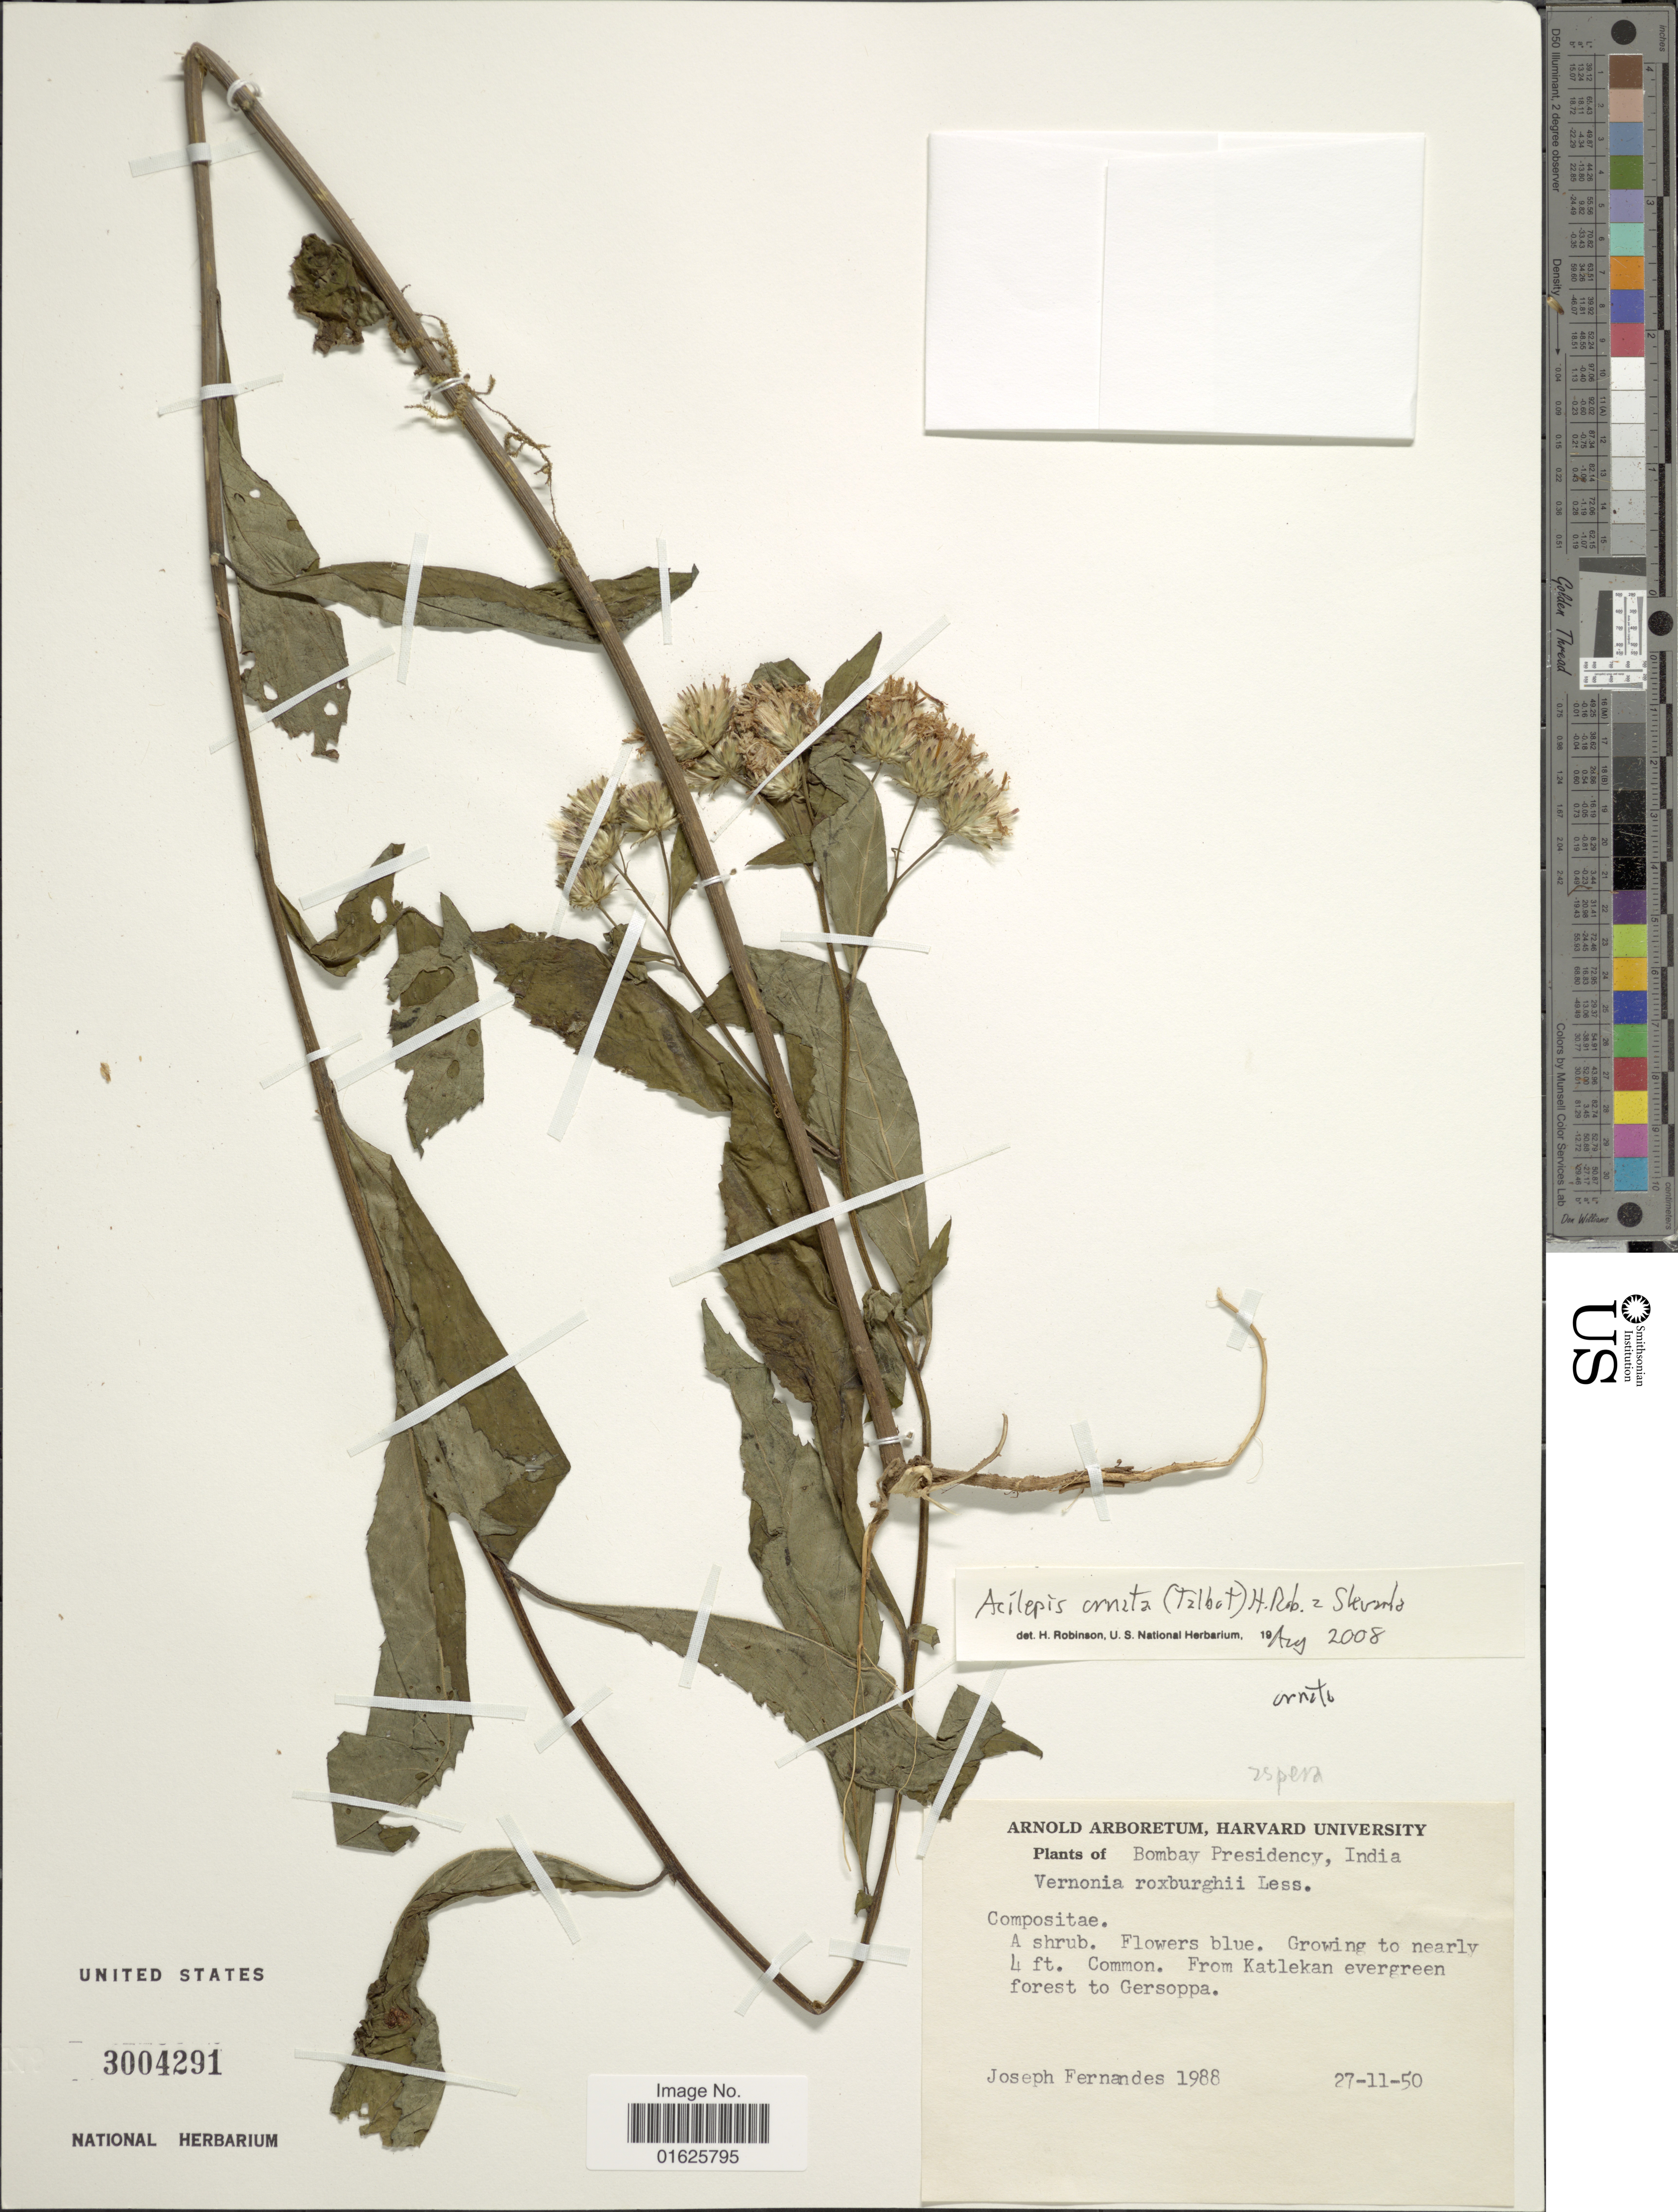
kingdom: Plantae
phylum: Tracheophyta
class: Magnoliopsida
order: Asterales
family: Asteraceae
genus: Acilepis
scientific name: Acilepis ornata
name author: (Talbot) H. Rob. & Skvarla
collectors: J. Fernandes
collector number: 1988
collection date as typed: Transcribed d/m/y: 27/11/50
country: India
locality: Bombay Presidency. From Katlekan evergreen forest to Gersoppa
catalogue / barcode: US 3004291